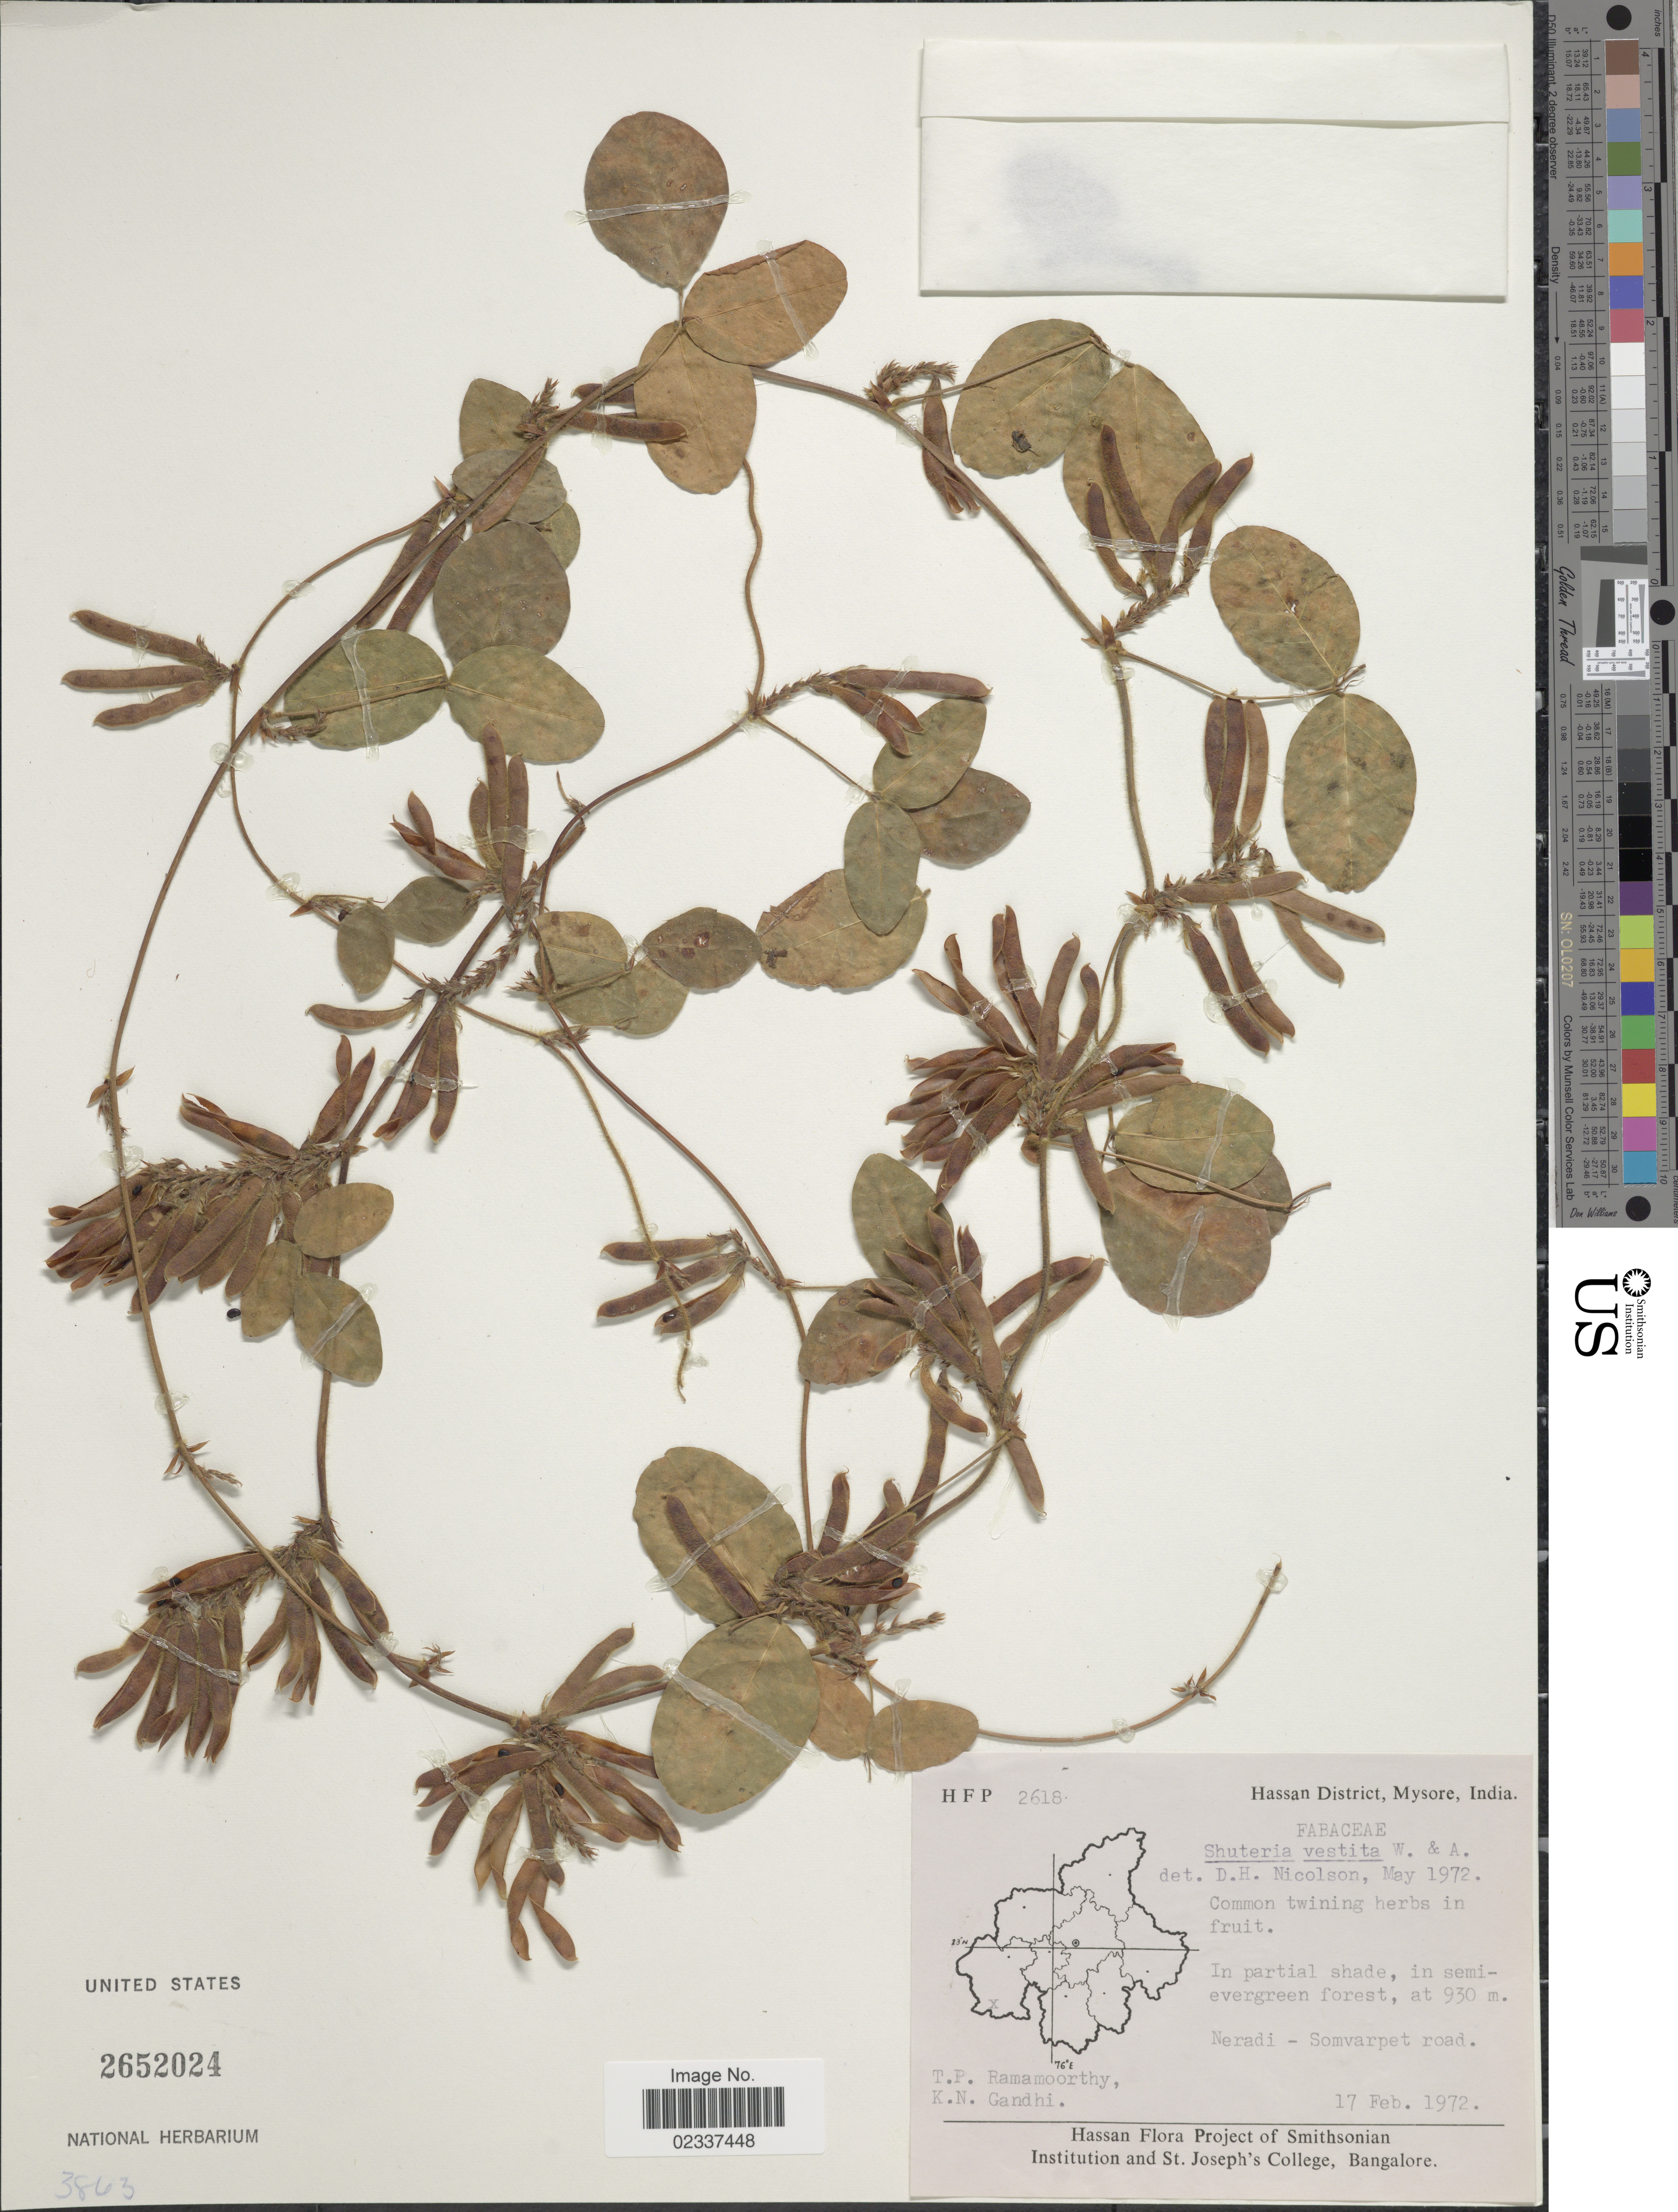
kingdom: Plantae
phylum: Tracheophyta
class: Magnoliopsida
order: Fabales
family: Fabaceae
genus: Shuteria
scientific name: Shuteria vestita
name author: Wight & Arn.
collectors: T. P. Ramamoorthy & K. N. Gandhi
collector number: H P F 2618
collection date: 1972-02-17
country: India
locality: Hassan District, Mysore, India, Neradi, Somvarpet road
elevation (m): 930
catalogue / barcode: US 2652024